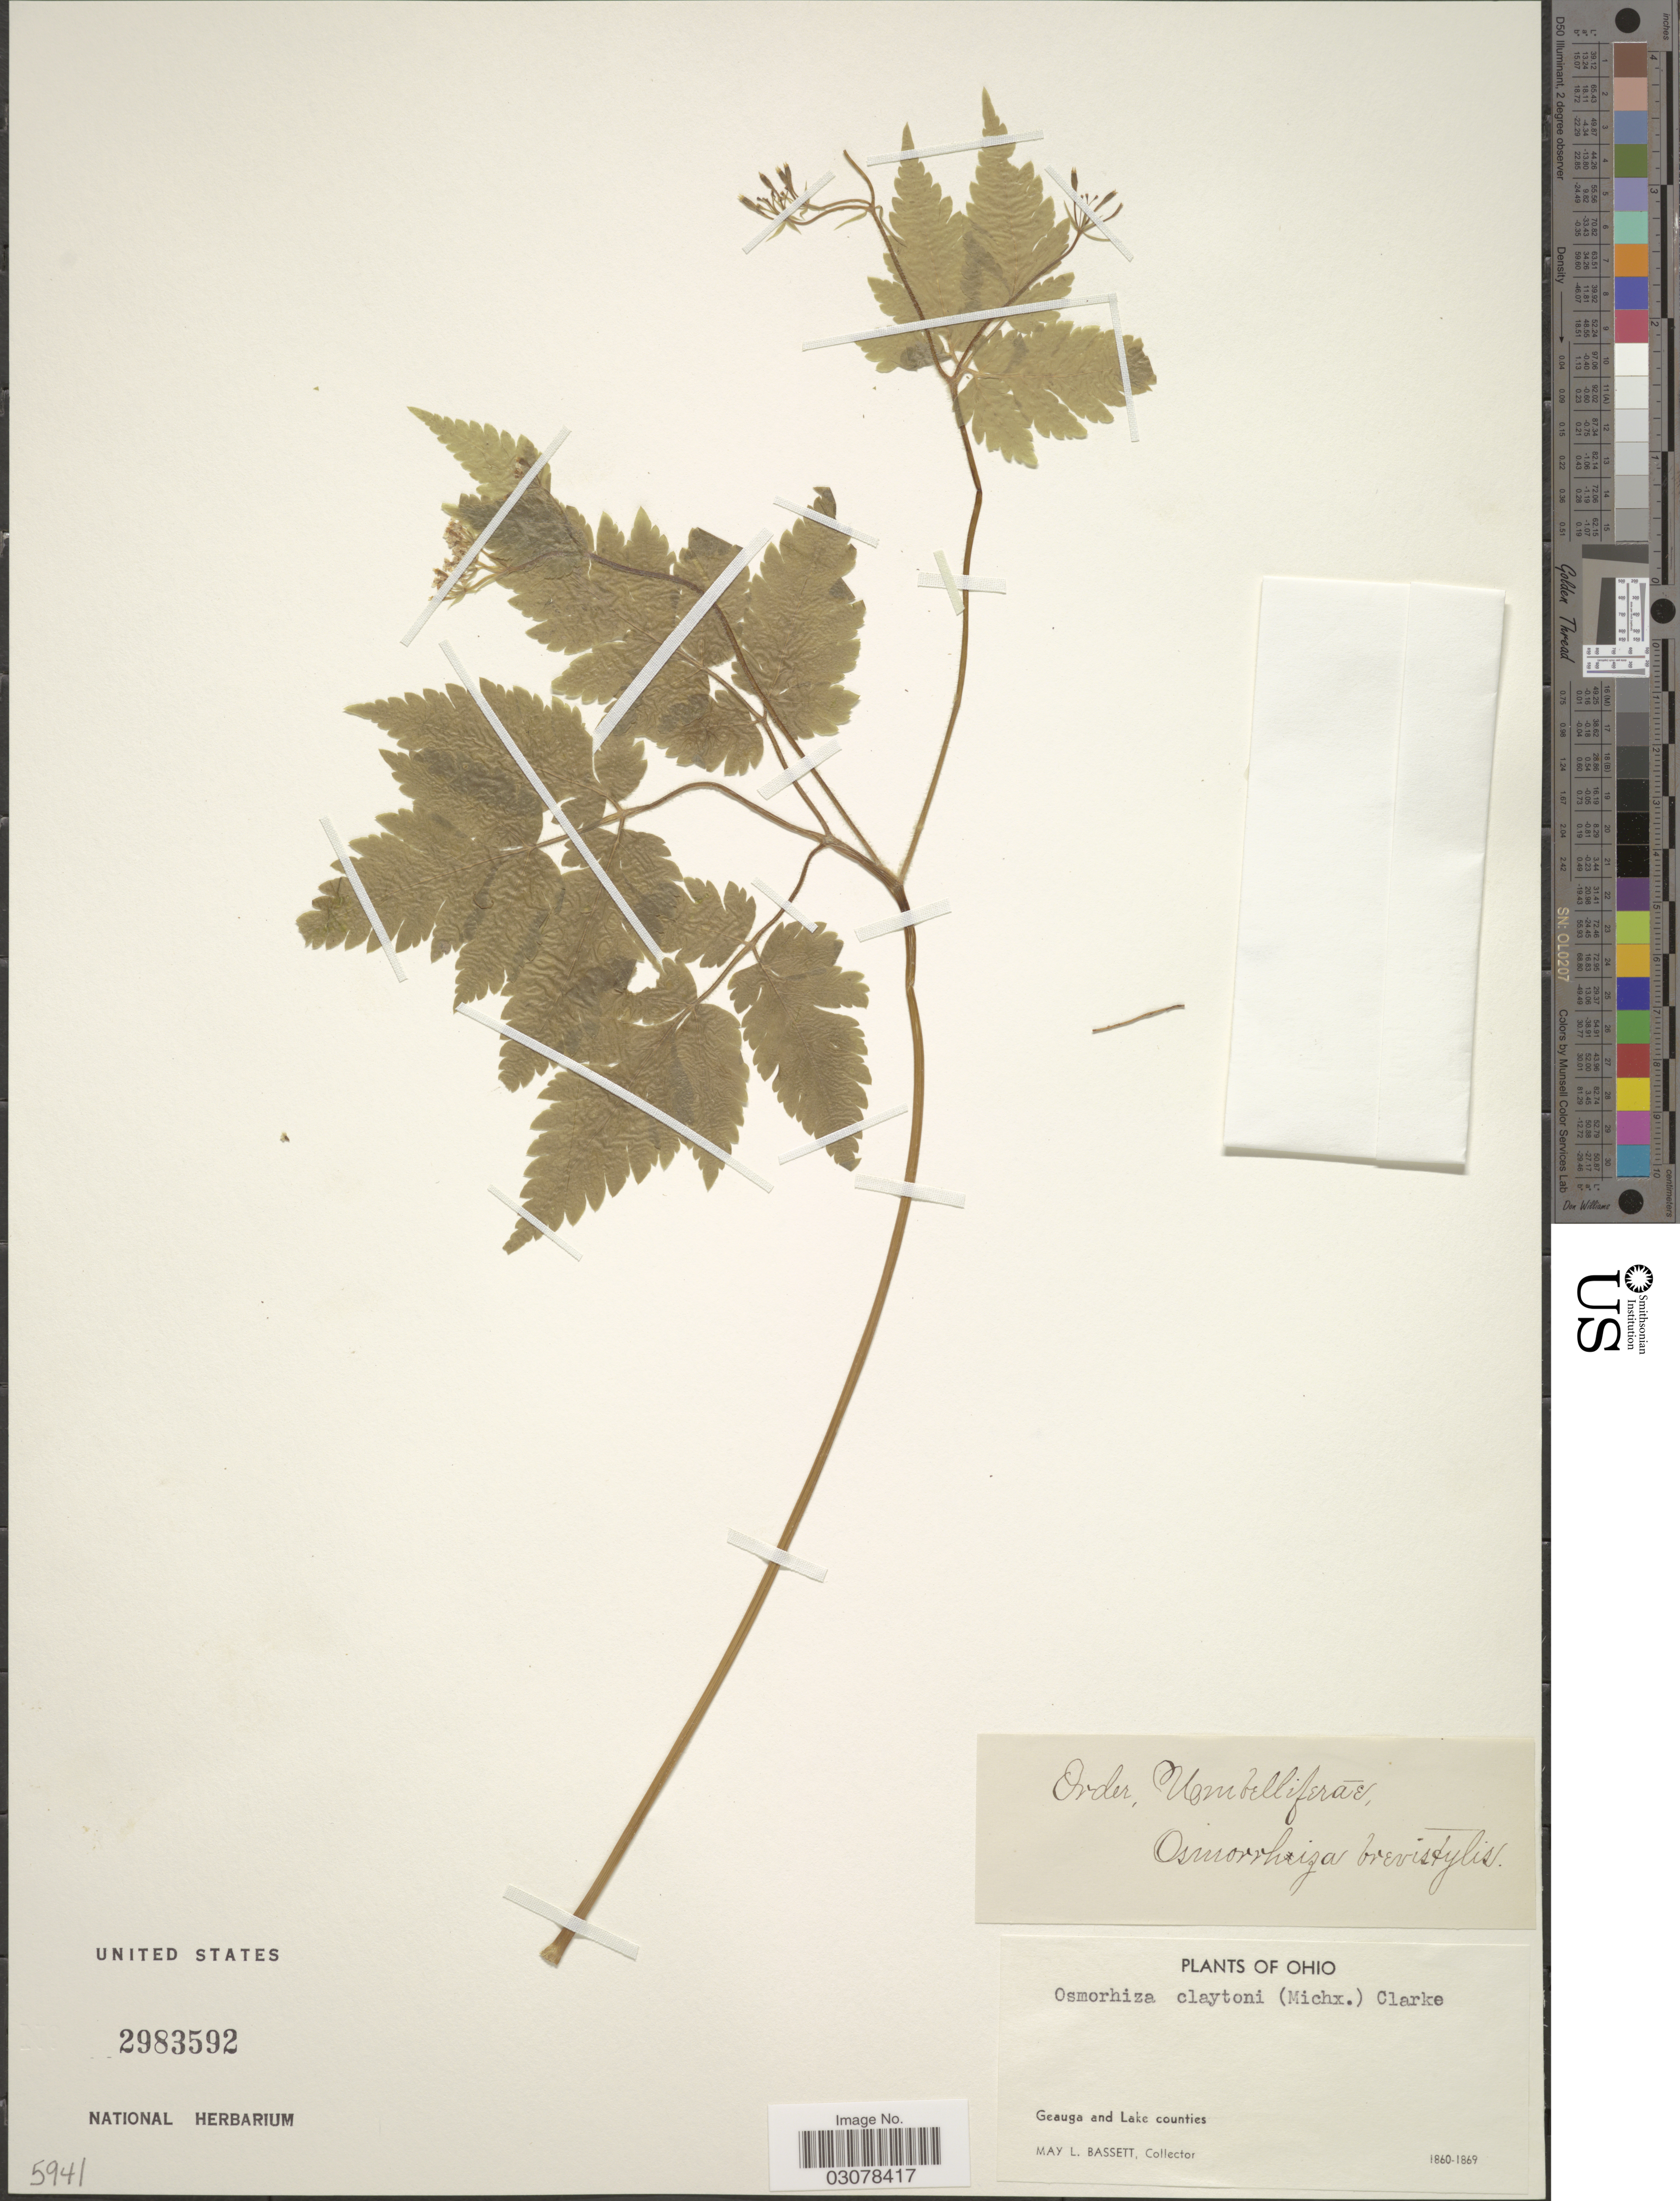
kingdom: Plantae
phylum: Tracheophyta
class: Magnoliopsida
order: Apiales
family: Apiaceae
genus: Osmorhiza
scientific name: Osmorhiza claytonii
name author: (Michx.) C.B. Clarke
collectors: M. L. Bassett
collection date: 1860/1869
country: United States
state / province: Ohio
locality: Geauga and Lake counties.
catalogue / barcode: US 2983592